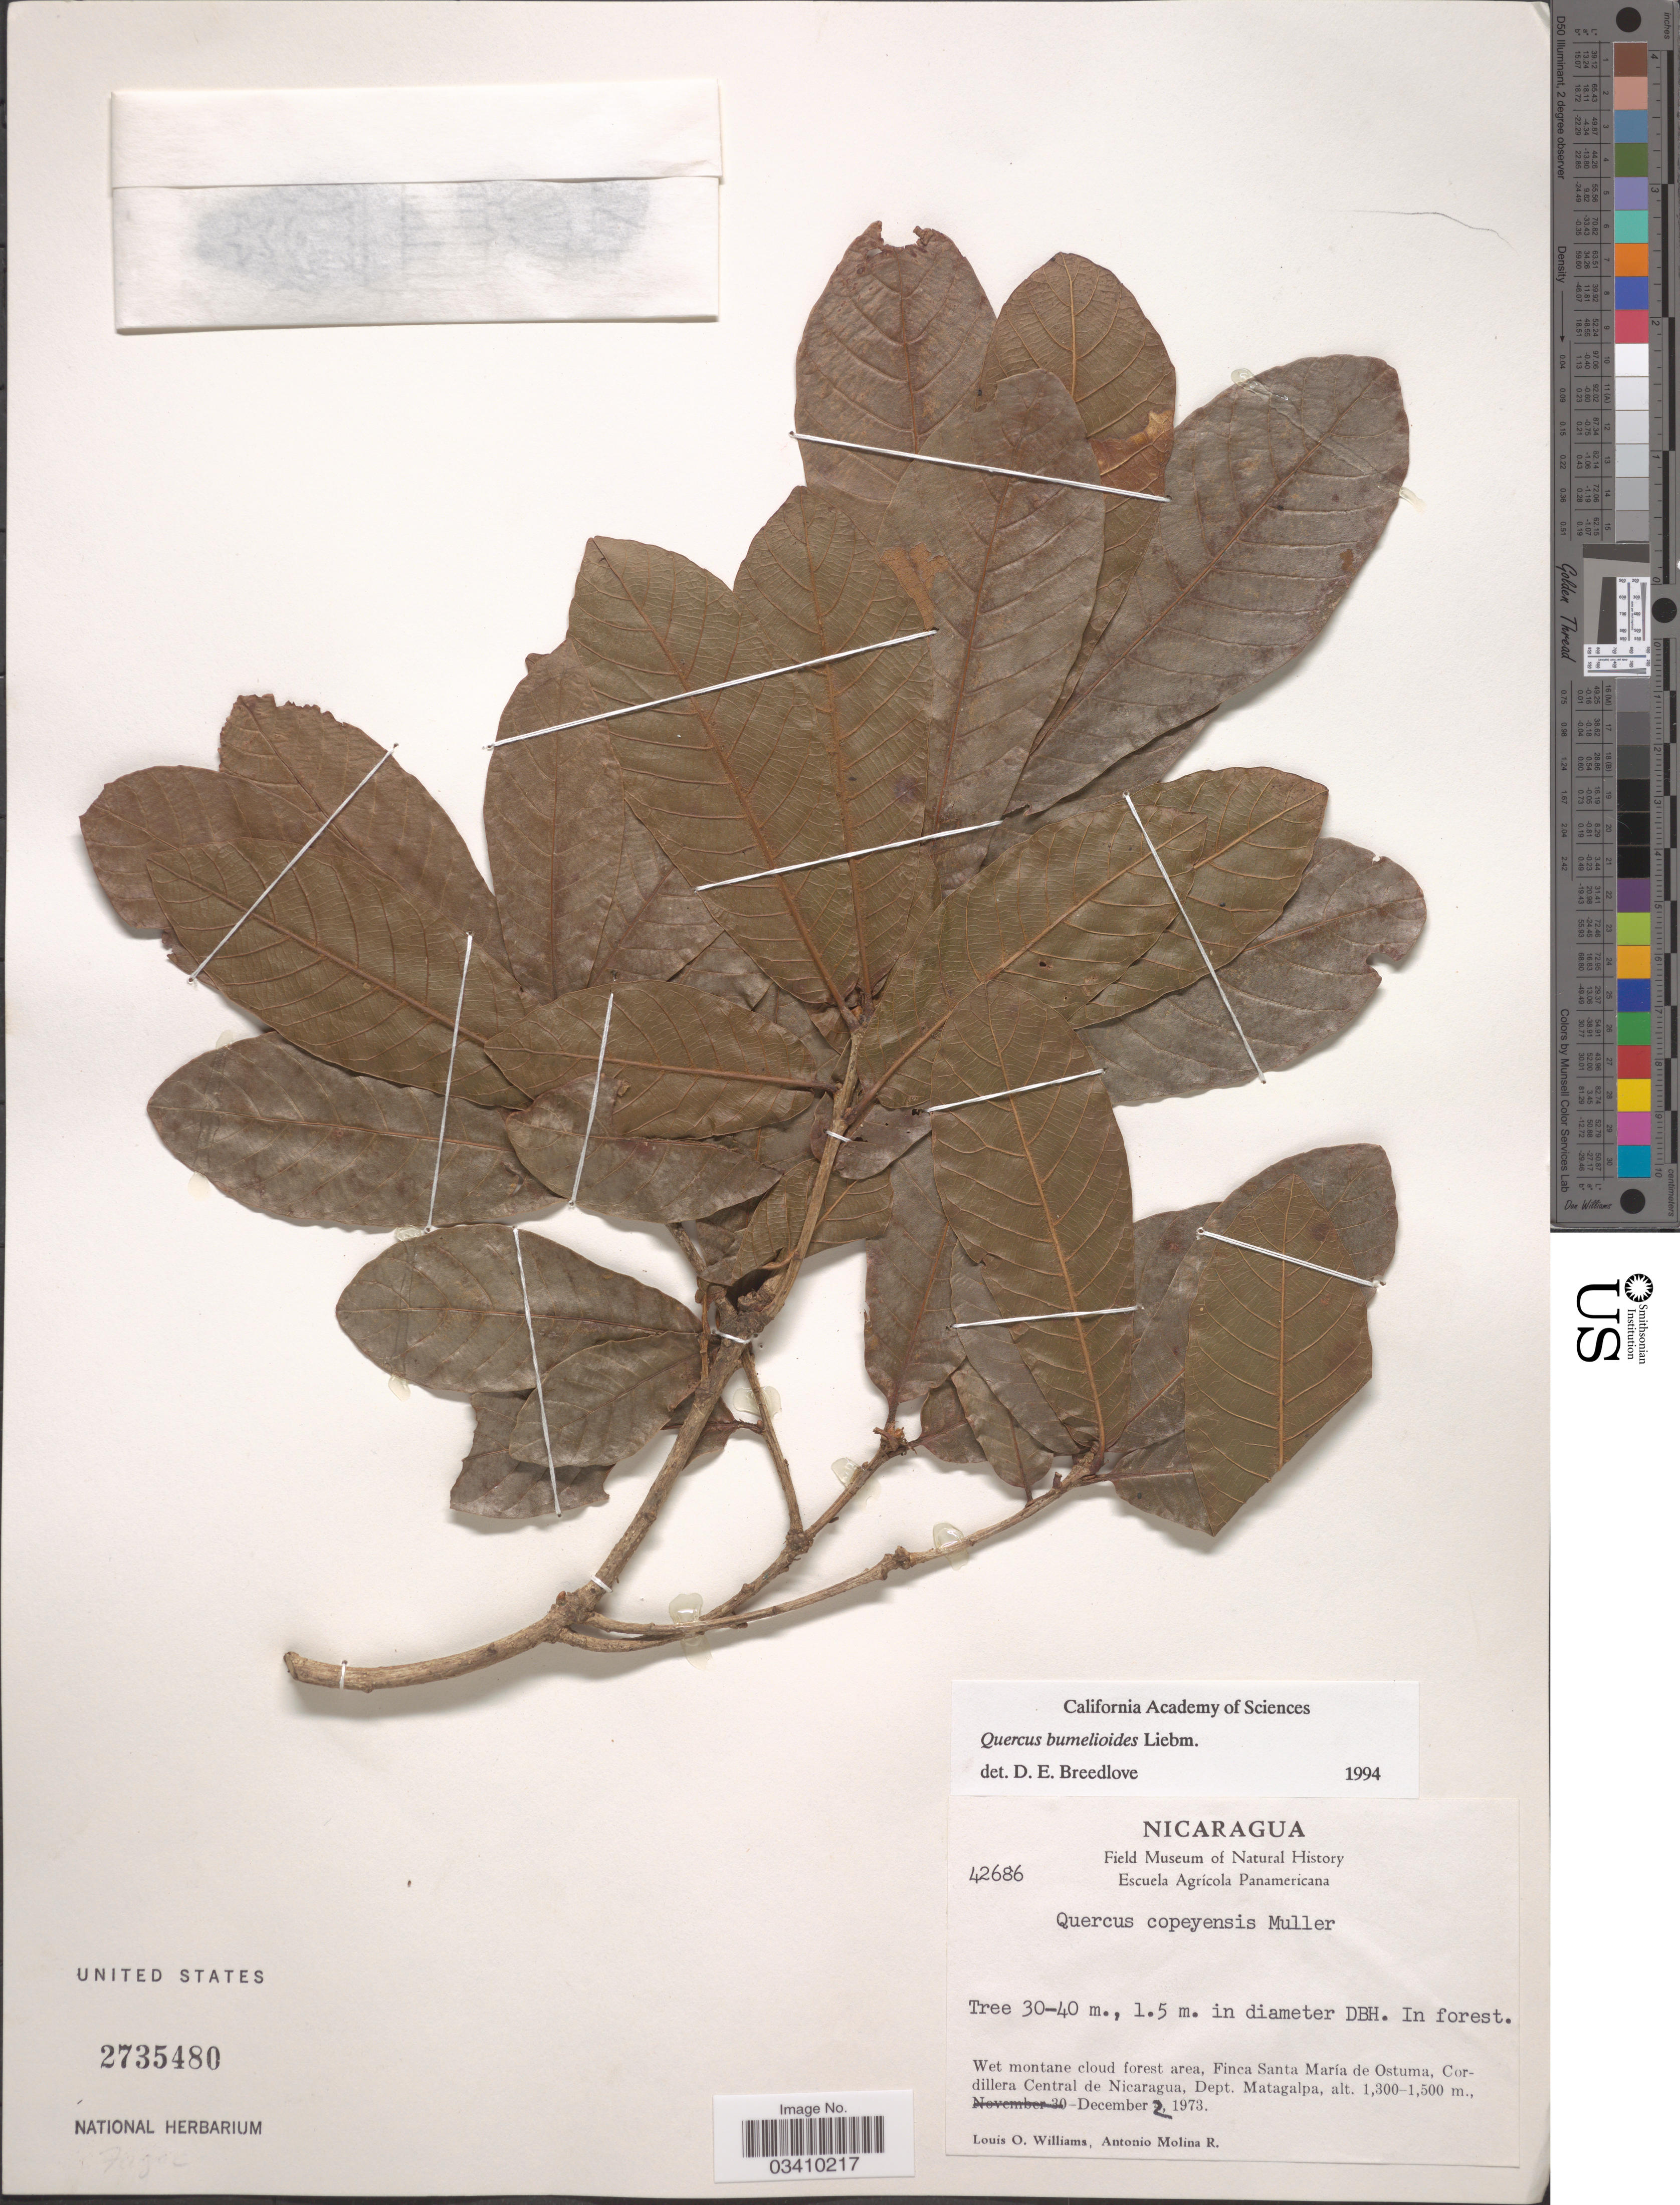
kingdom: Plantae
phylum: Tracheophyta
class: Magnoliopsida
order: Fagales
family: Fagaceae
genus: Quercus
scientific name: Quercus bumelioides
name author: Liebm.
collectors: L. O. Williams & A. Molina R.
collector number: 42686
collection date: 1973-12-02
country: Nicaragua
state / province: Matagalpa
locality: Wet montane cloud forest area, Finca Santa María de Ostuma, Cordillera Central de Nicaragua, Dept. Matagalpa.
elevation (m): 1300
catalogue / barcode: US 2735480